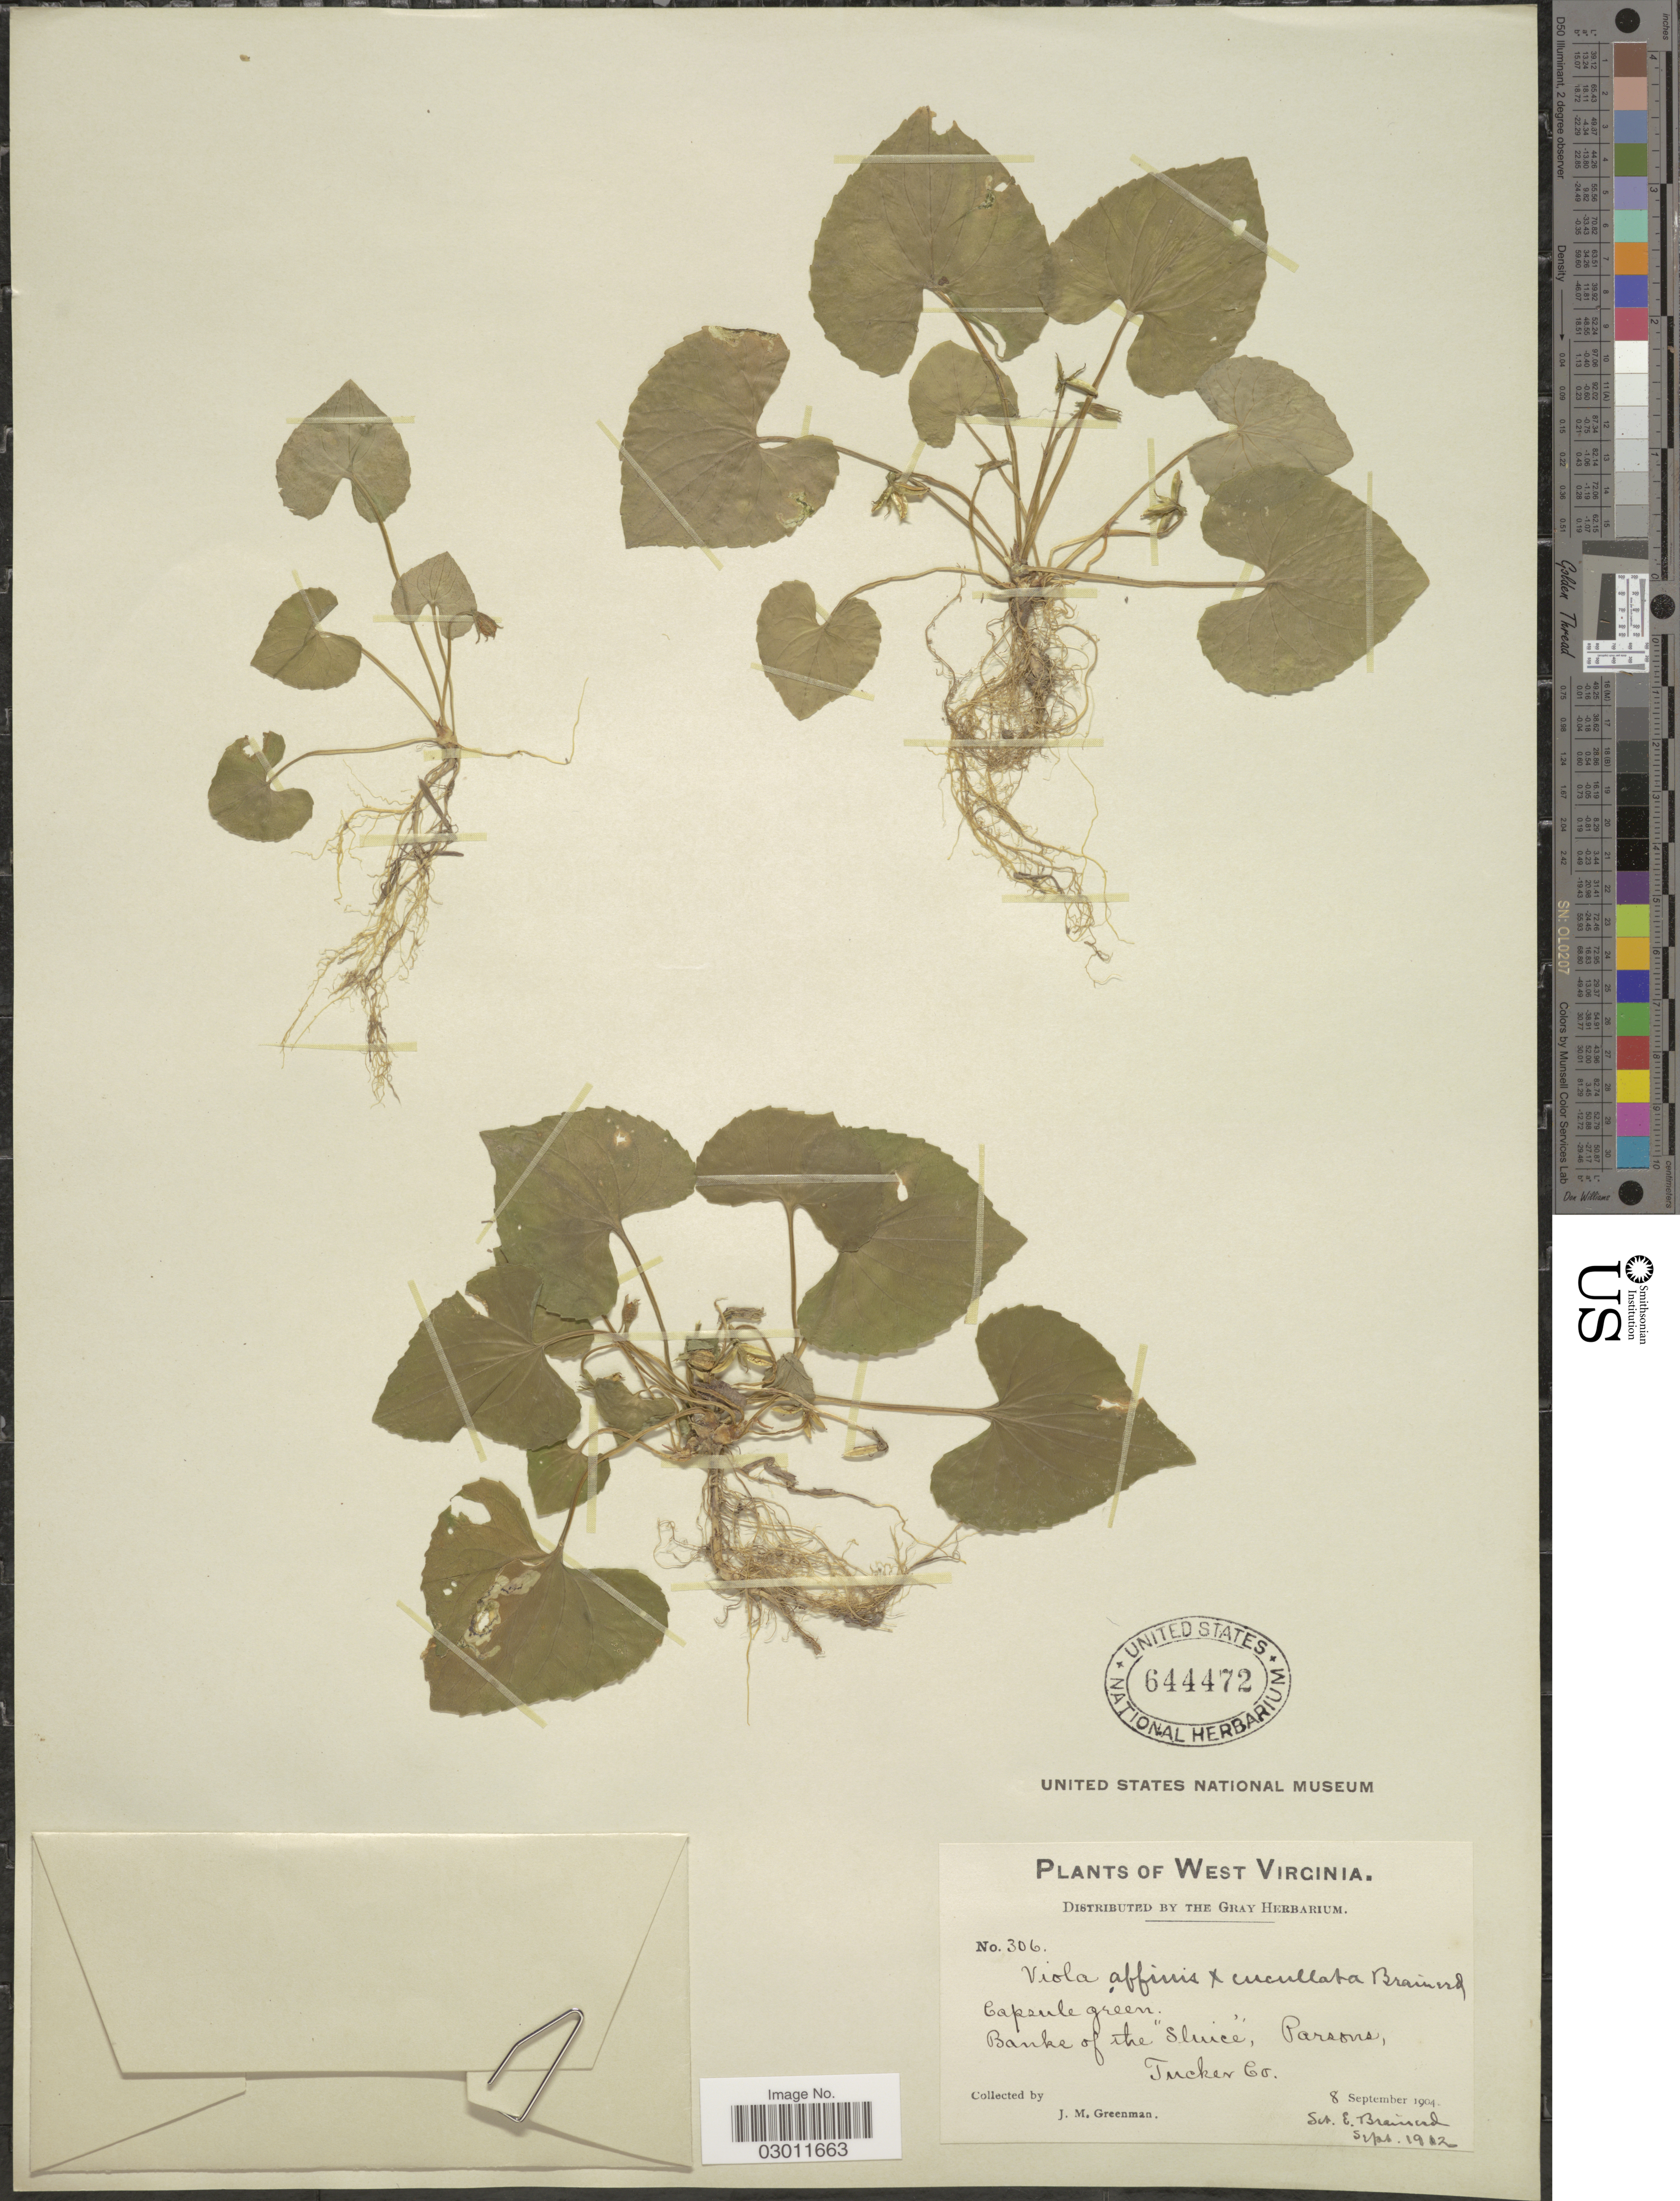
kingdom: Plantae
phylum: Tracheophyta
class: Magnoliopsida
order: Malpighiales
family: Violaceae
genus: Viola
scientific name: Viola affinis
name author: LeConte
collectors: J. M. Greenman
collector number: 306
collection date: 1904-09-08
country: United States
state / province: West Virginia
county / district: Tucker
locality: Banks of the Sluice, Parsons, Tucker Co.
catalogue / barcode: US 644472